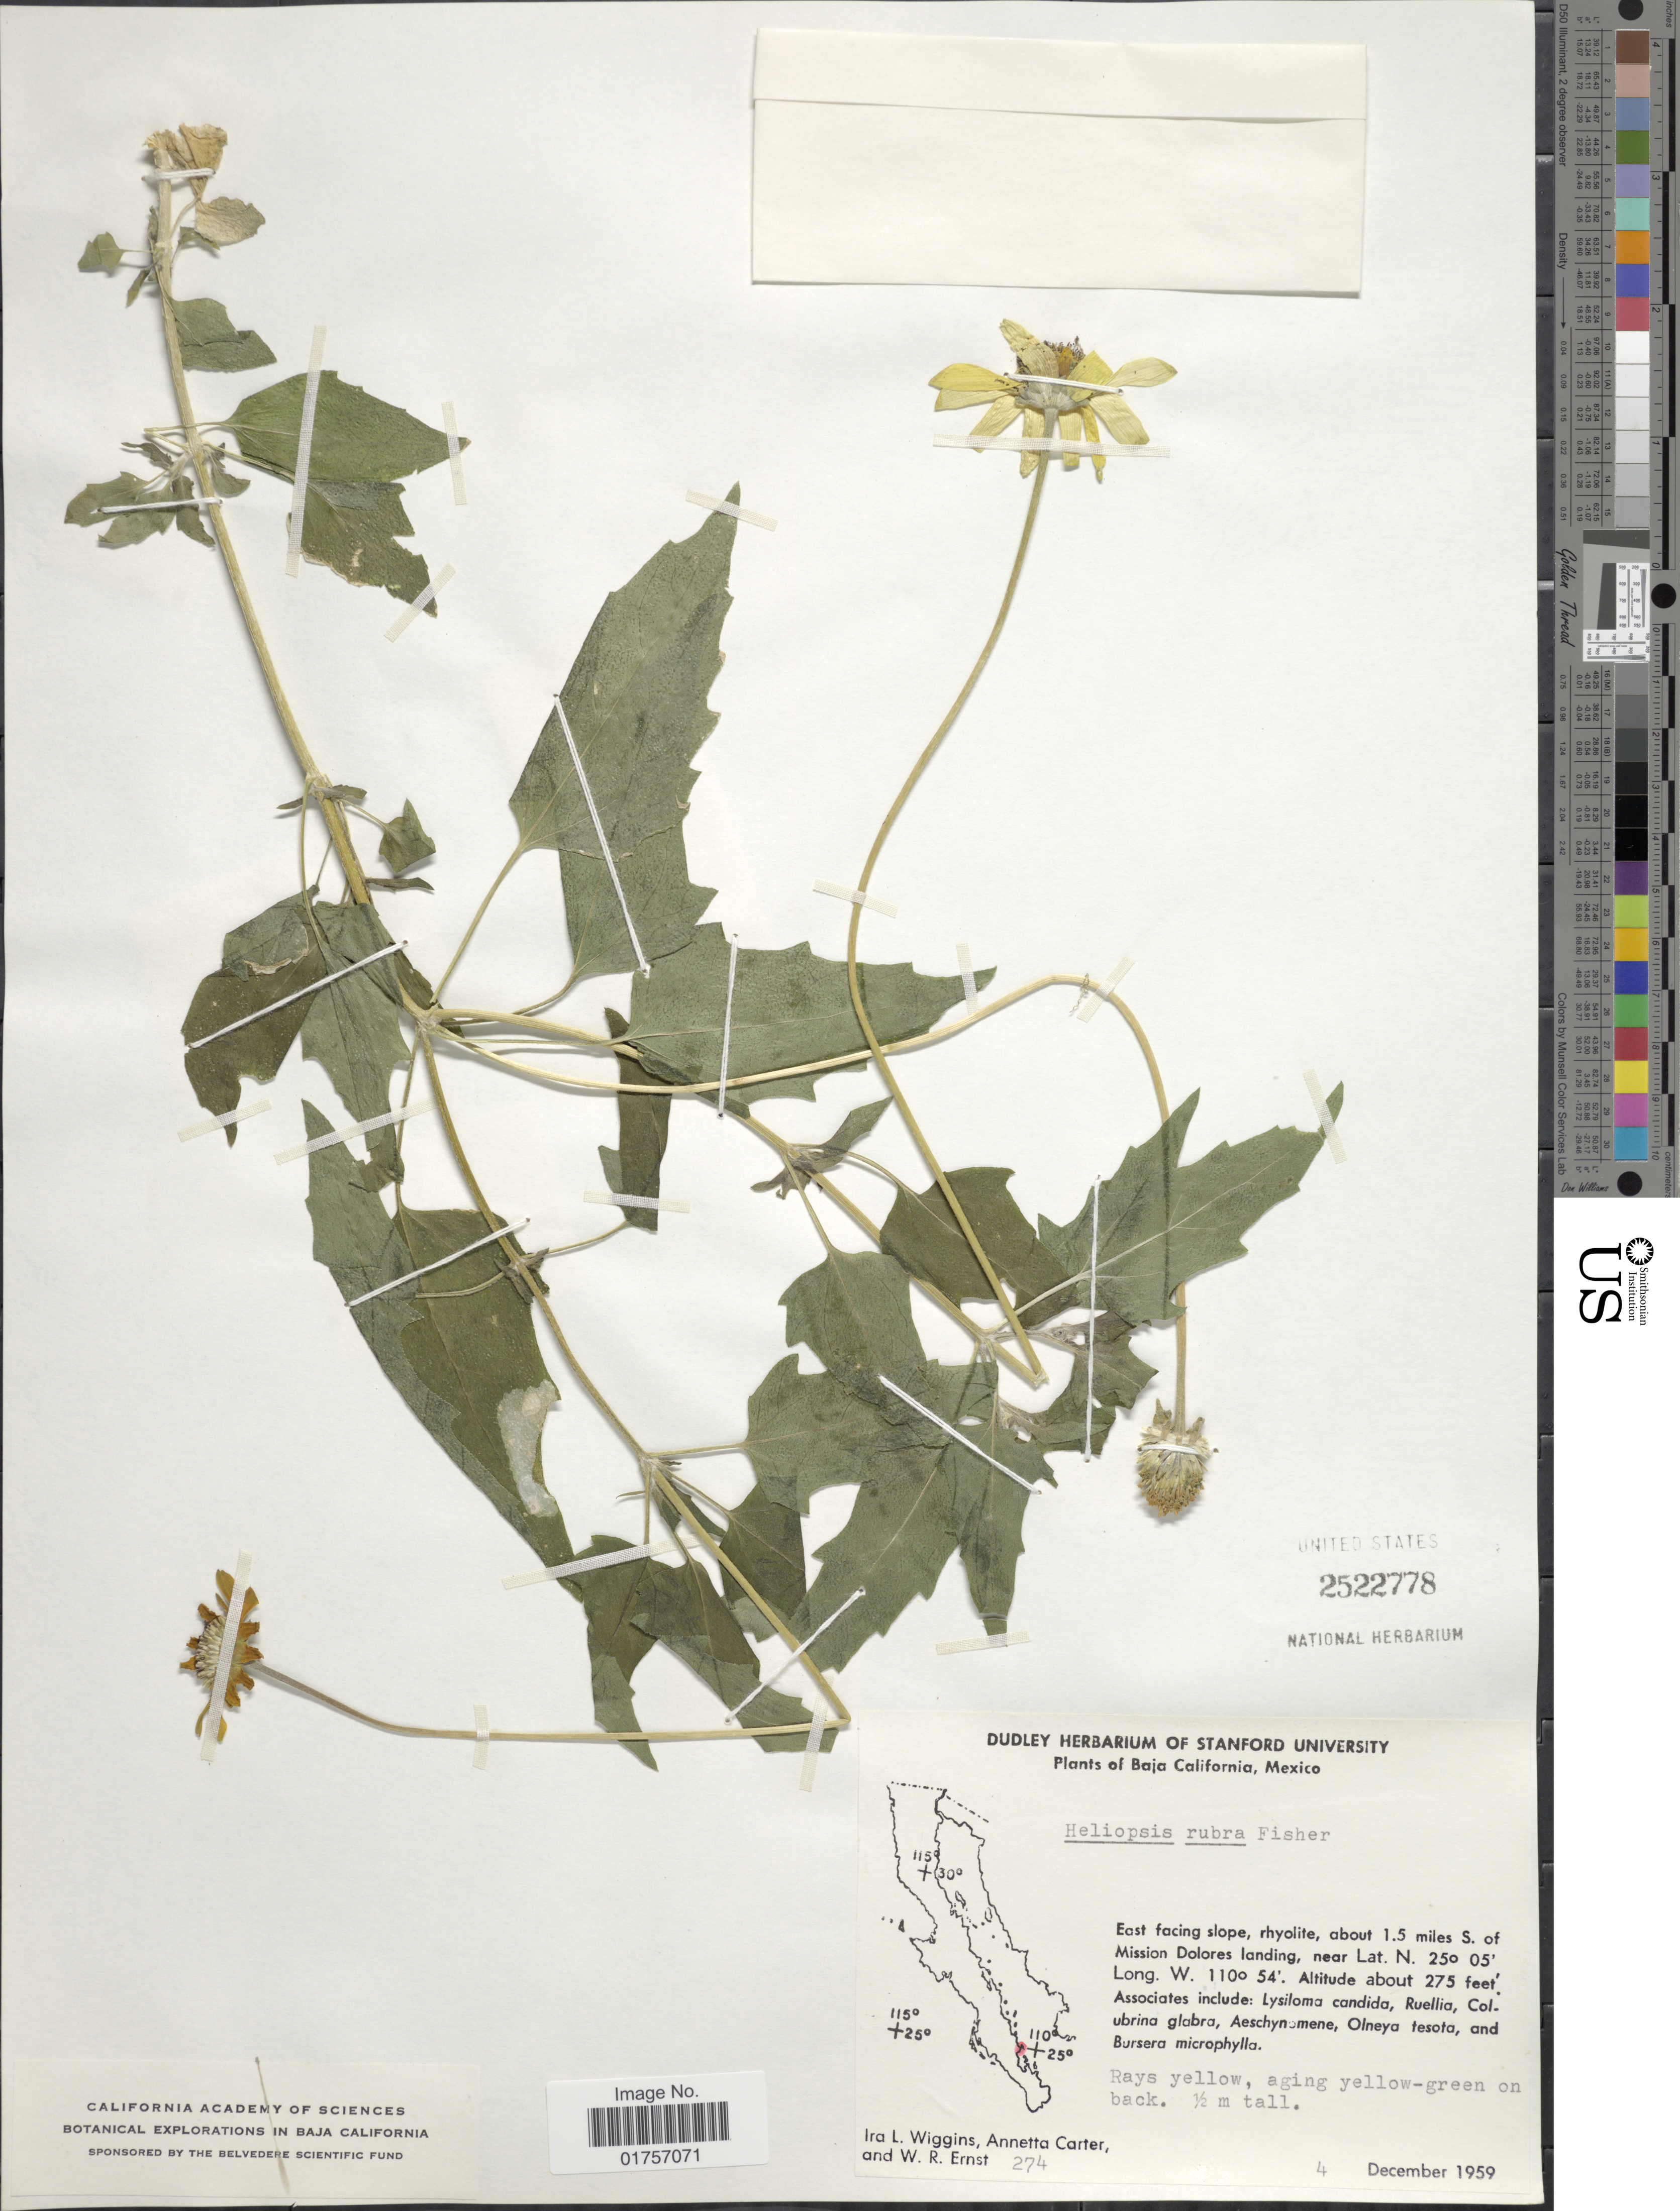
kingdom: Plantae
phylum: Tracheophyta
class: Magnoliopsida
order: Asterales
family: Asteraceae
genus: Heliopsis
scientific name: Heliopsis rubra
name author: T.R. Fisher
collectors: I. L. Wiggins, A. Carter & W. R. Ernst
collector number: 274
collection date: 1959-12-04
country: Mexico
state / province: Baja California Sur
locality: About 1.5 miles S. of Mission Dolores landing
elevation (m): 84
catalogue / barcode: US 2522778